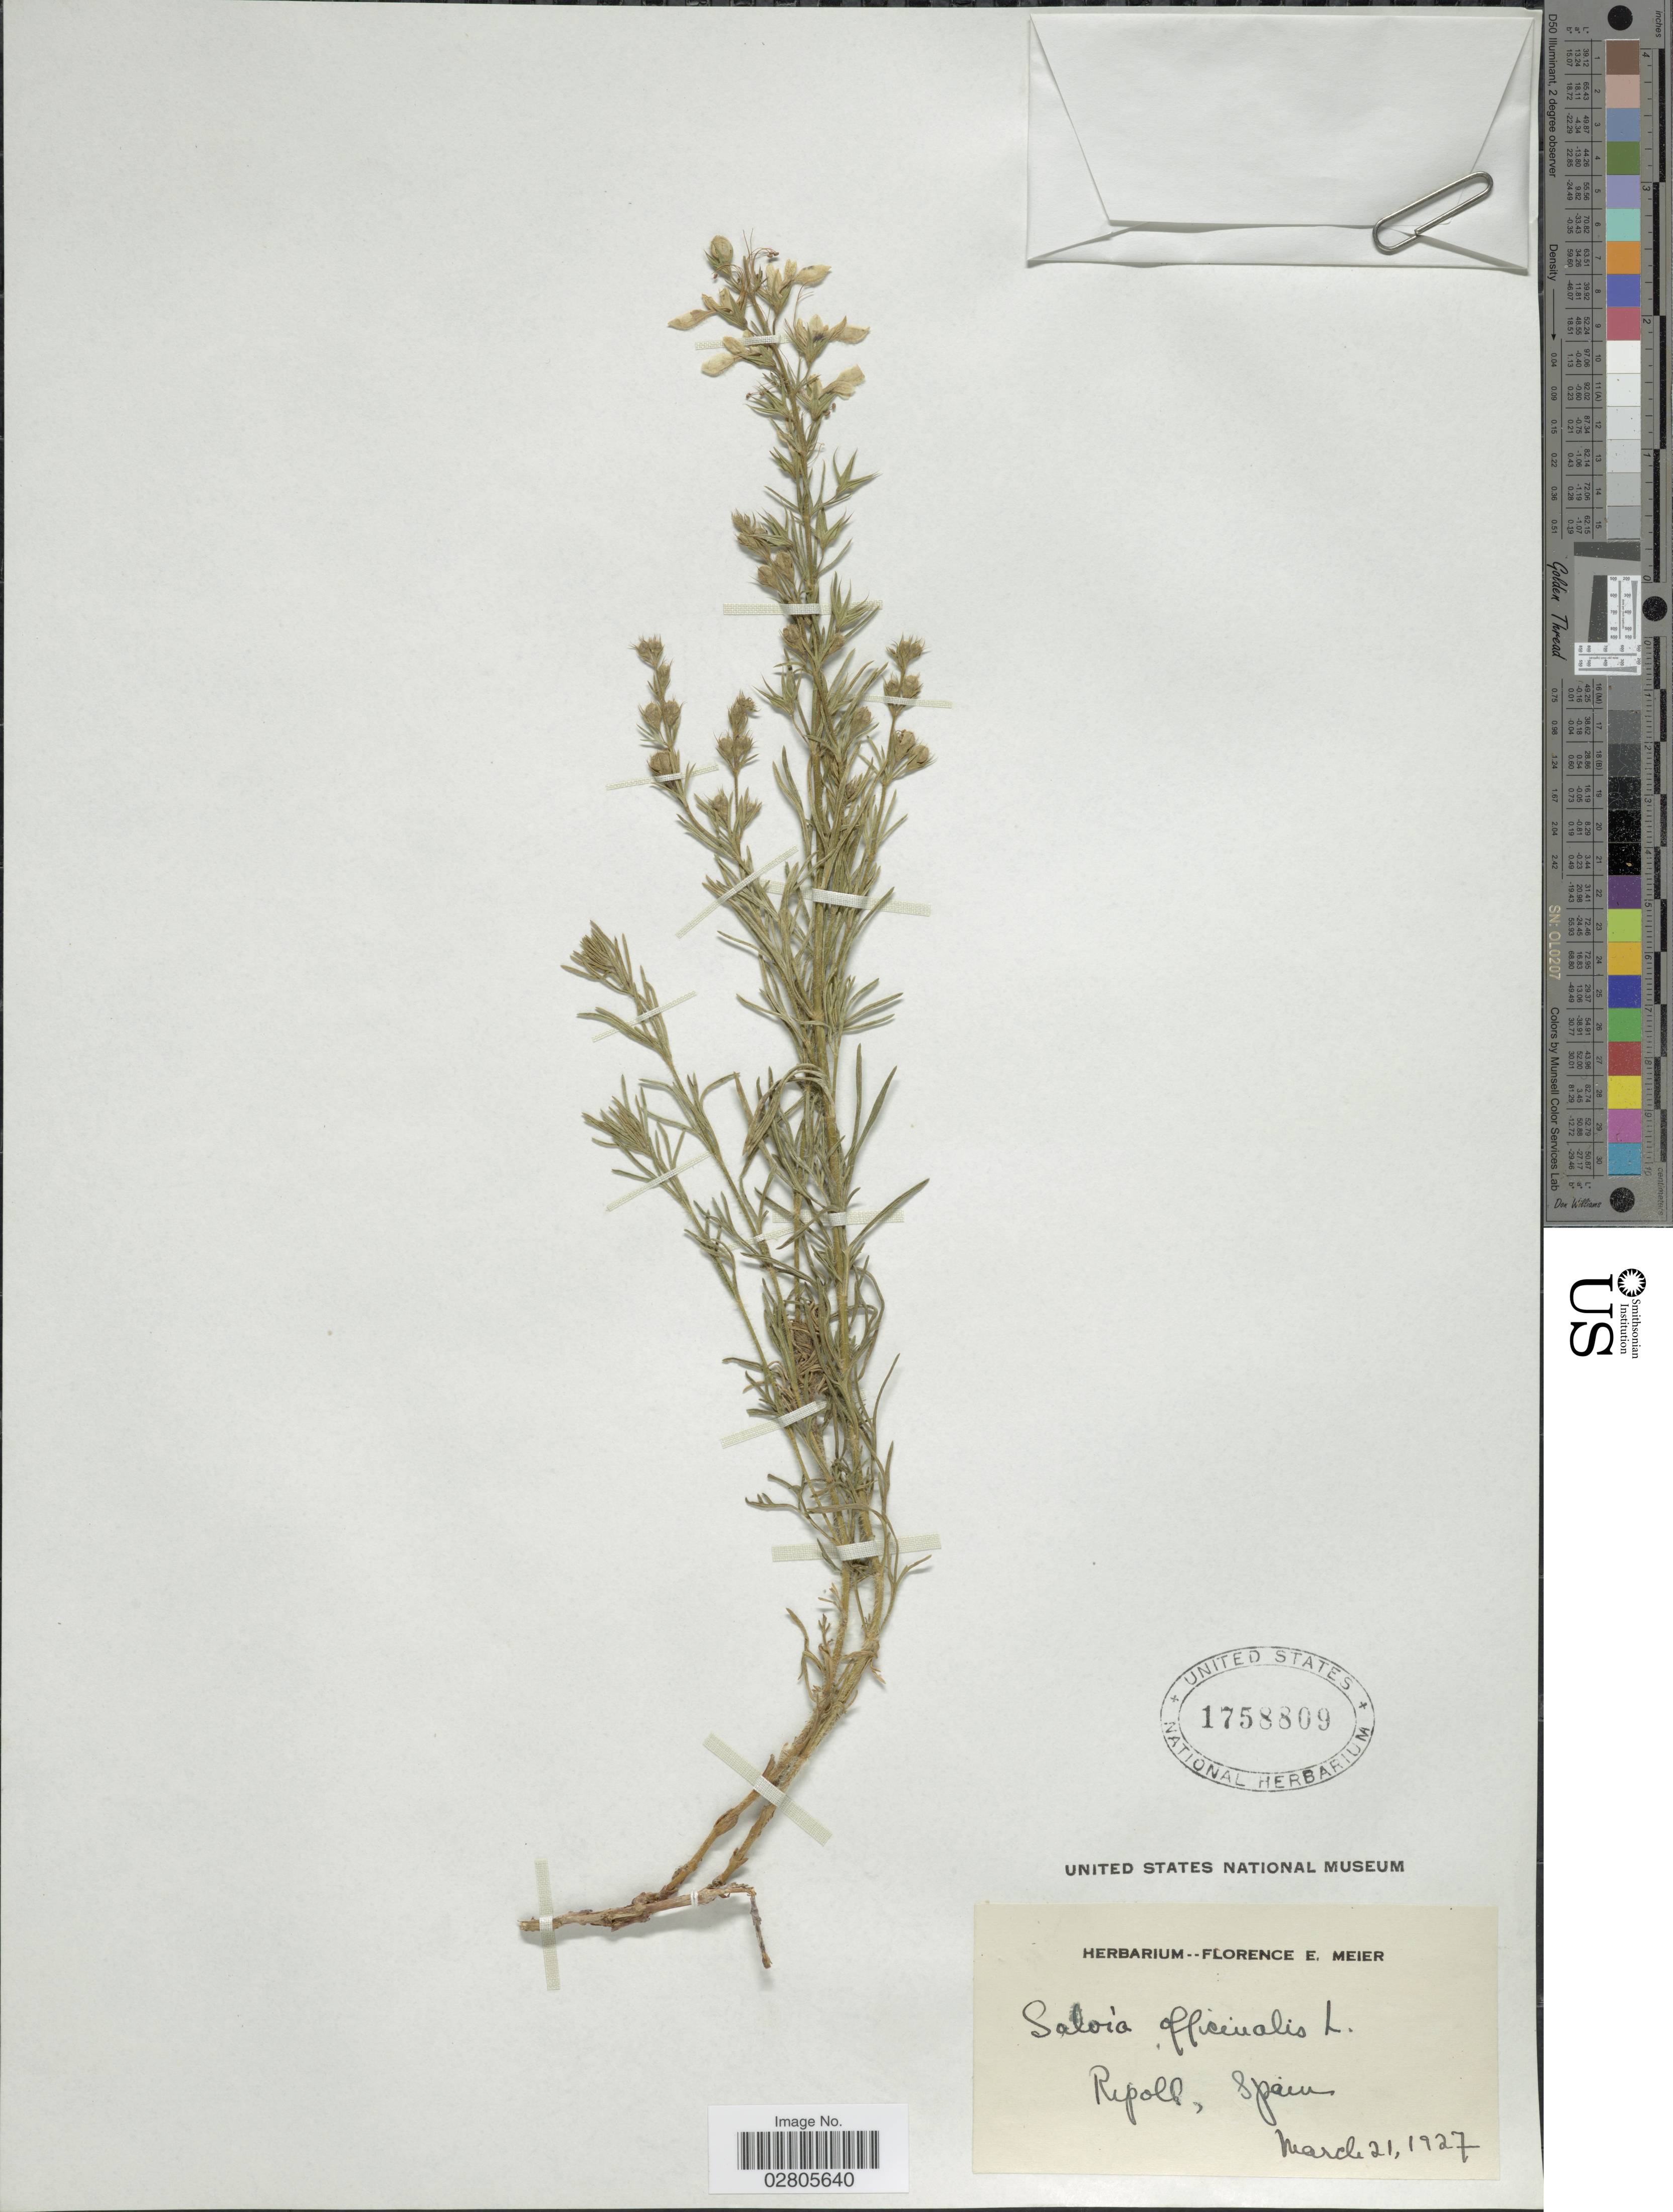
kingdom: Plantae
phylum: Tracheophyta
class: Magnoliopsida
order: Lamiales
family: Lamiaceae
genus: Salvia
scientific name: Salvia officinalis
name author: L.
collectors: ex herb. Florence E. Meier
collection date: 1927-03-21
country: Spain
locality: Ripoll.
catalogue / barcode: US 1758809